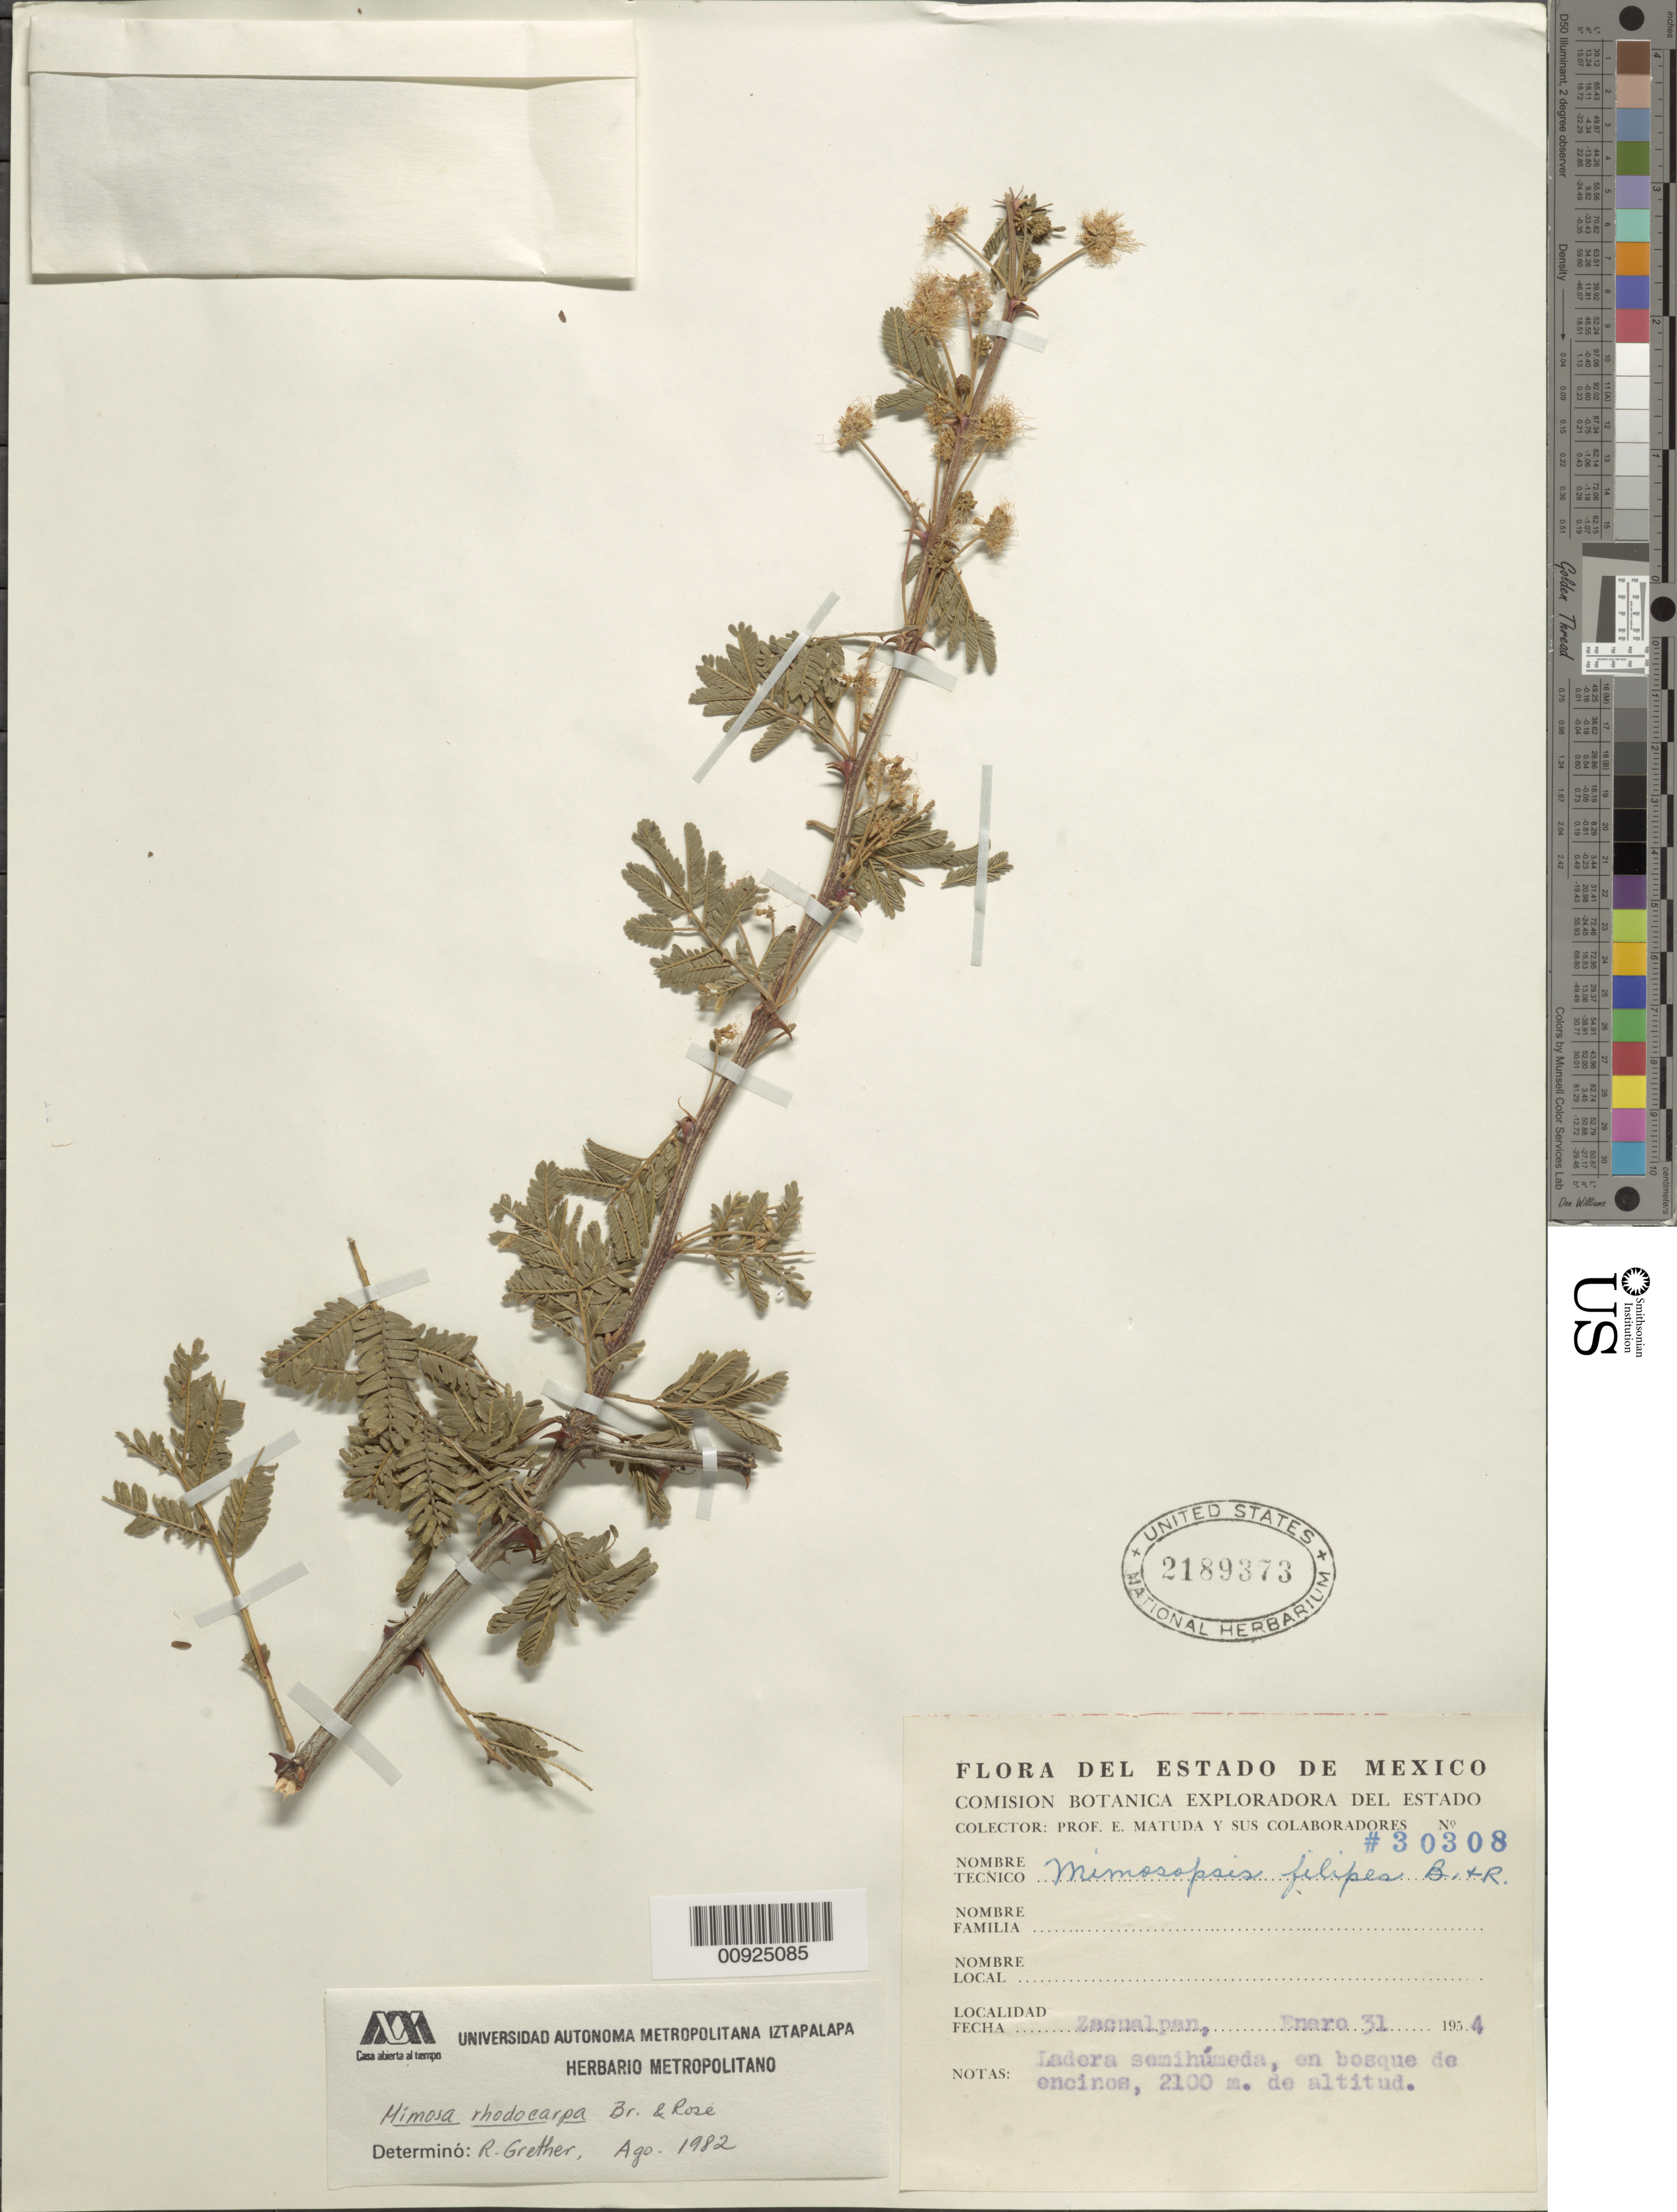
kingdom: Plantae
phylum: Tracheophyta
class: Magnoliopsida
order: Fabales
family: Fabaceae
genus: Mimosa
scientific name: Mimosa rhodocarpa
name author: (Britton) R. Grether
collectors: E. Matuda & et al.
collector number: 30308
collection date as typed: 31 Jan 1954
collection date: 1954-01-31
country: Mexico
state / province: México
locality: Zacualpan.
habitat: Ladera semihúmeda, en bosque de encinos.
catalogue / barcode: US 2189373